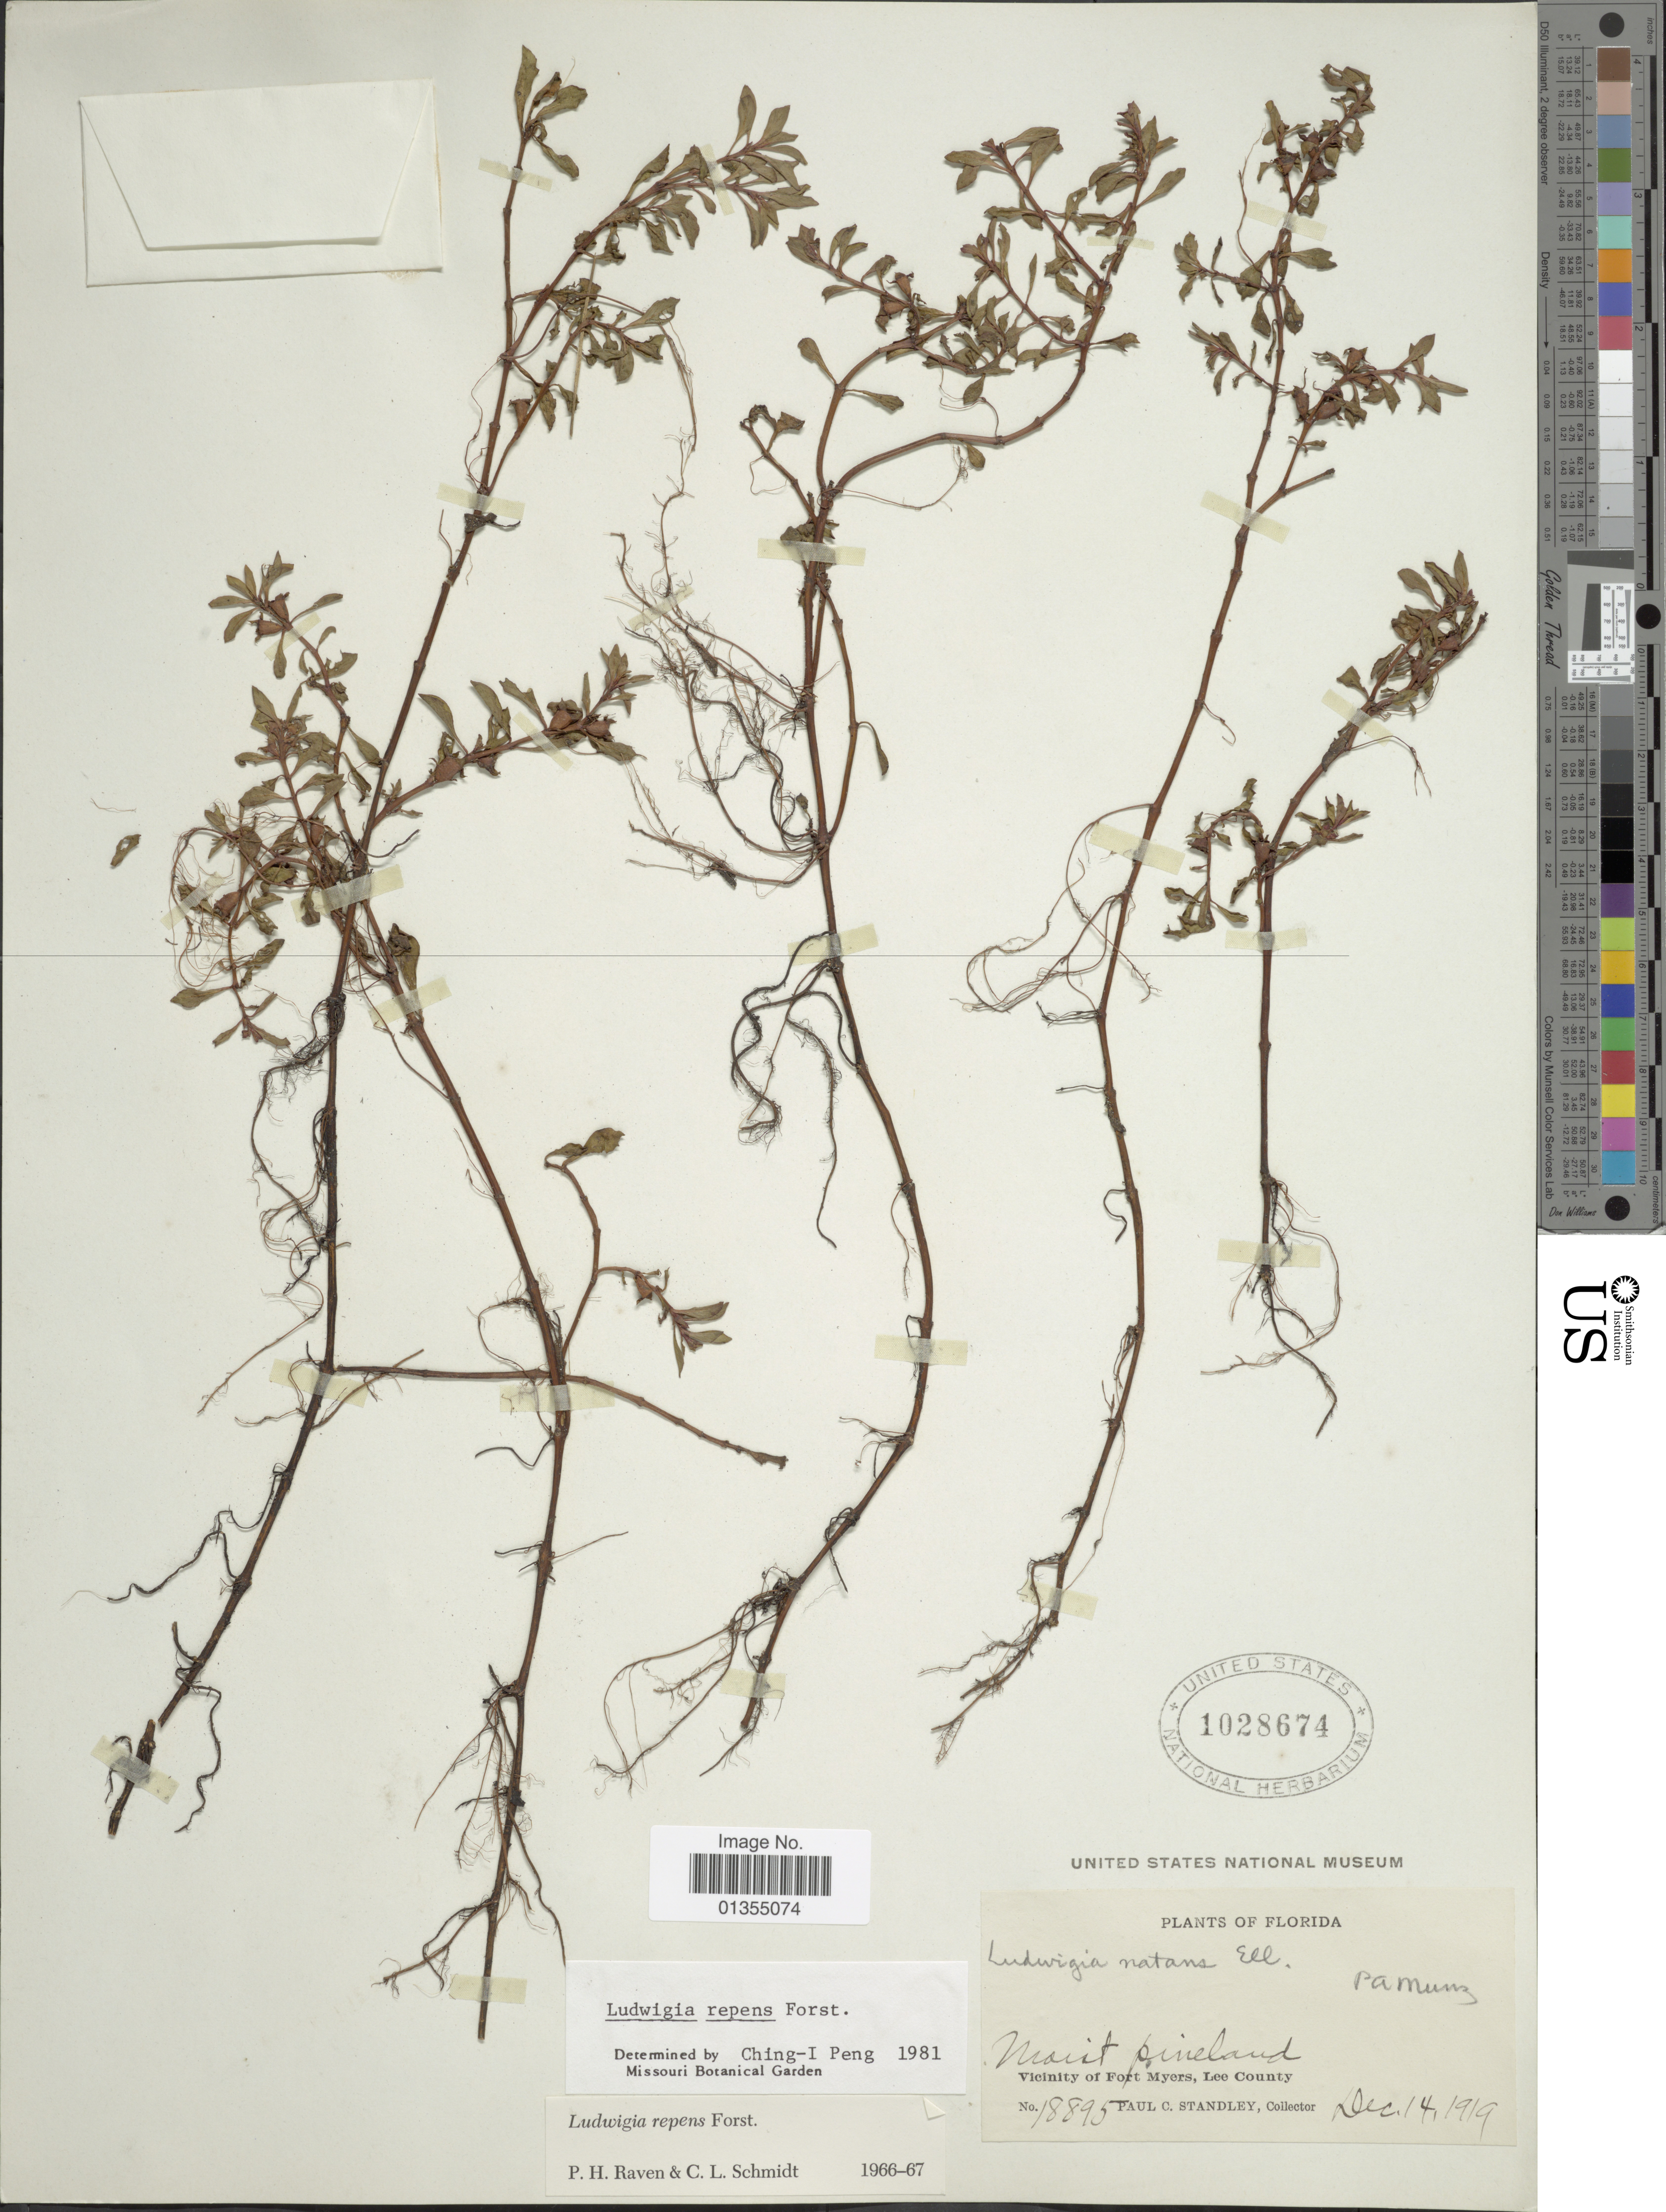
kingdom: Plantae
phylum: Tracheophyta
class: Magnoliopsida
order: Myrtales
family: Onagraceae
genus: Ludwigia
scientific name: Ludwigia repens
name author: J.R. Forst.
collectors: P. C. Standley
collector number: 18895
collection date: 1919-12-14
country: United States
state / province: Florida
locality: Vicinity of Fort Myers, Lee County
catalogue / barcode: US 1028674